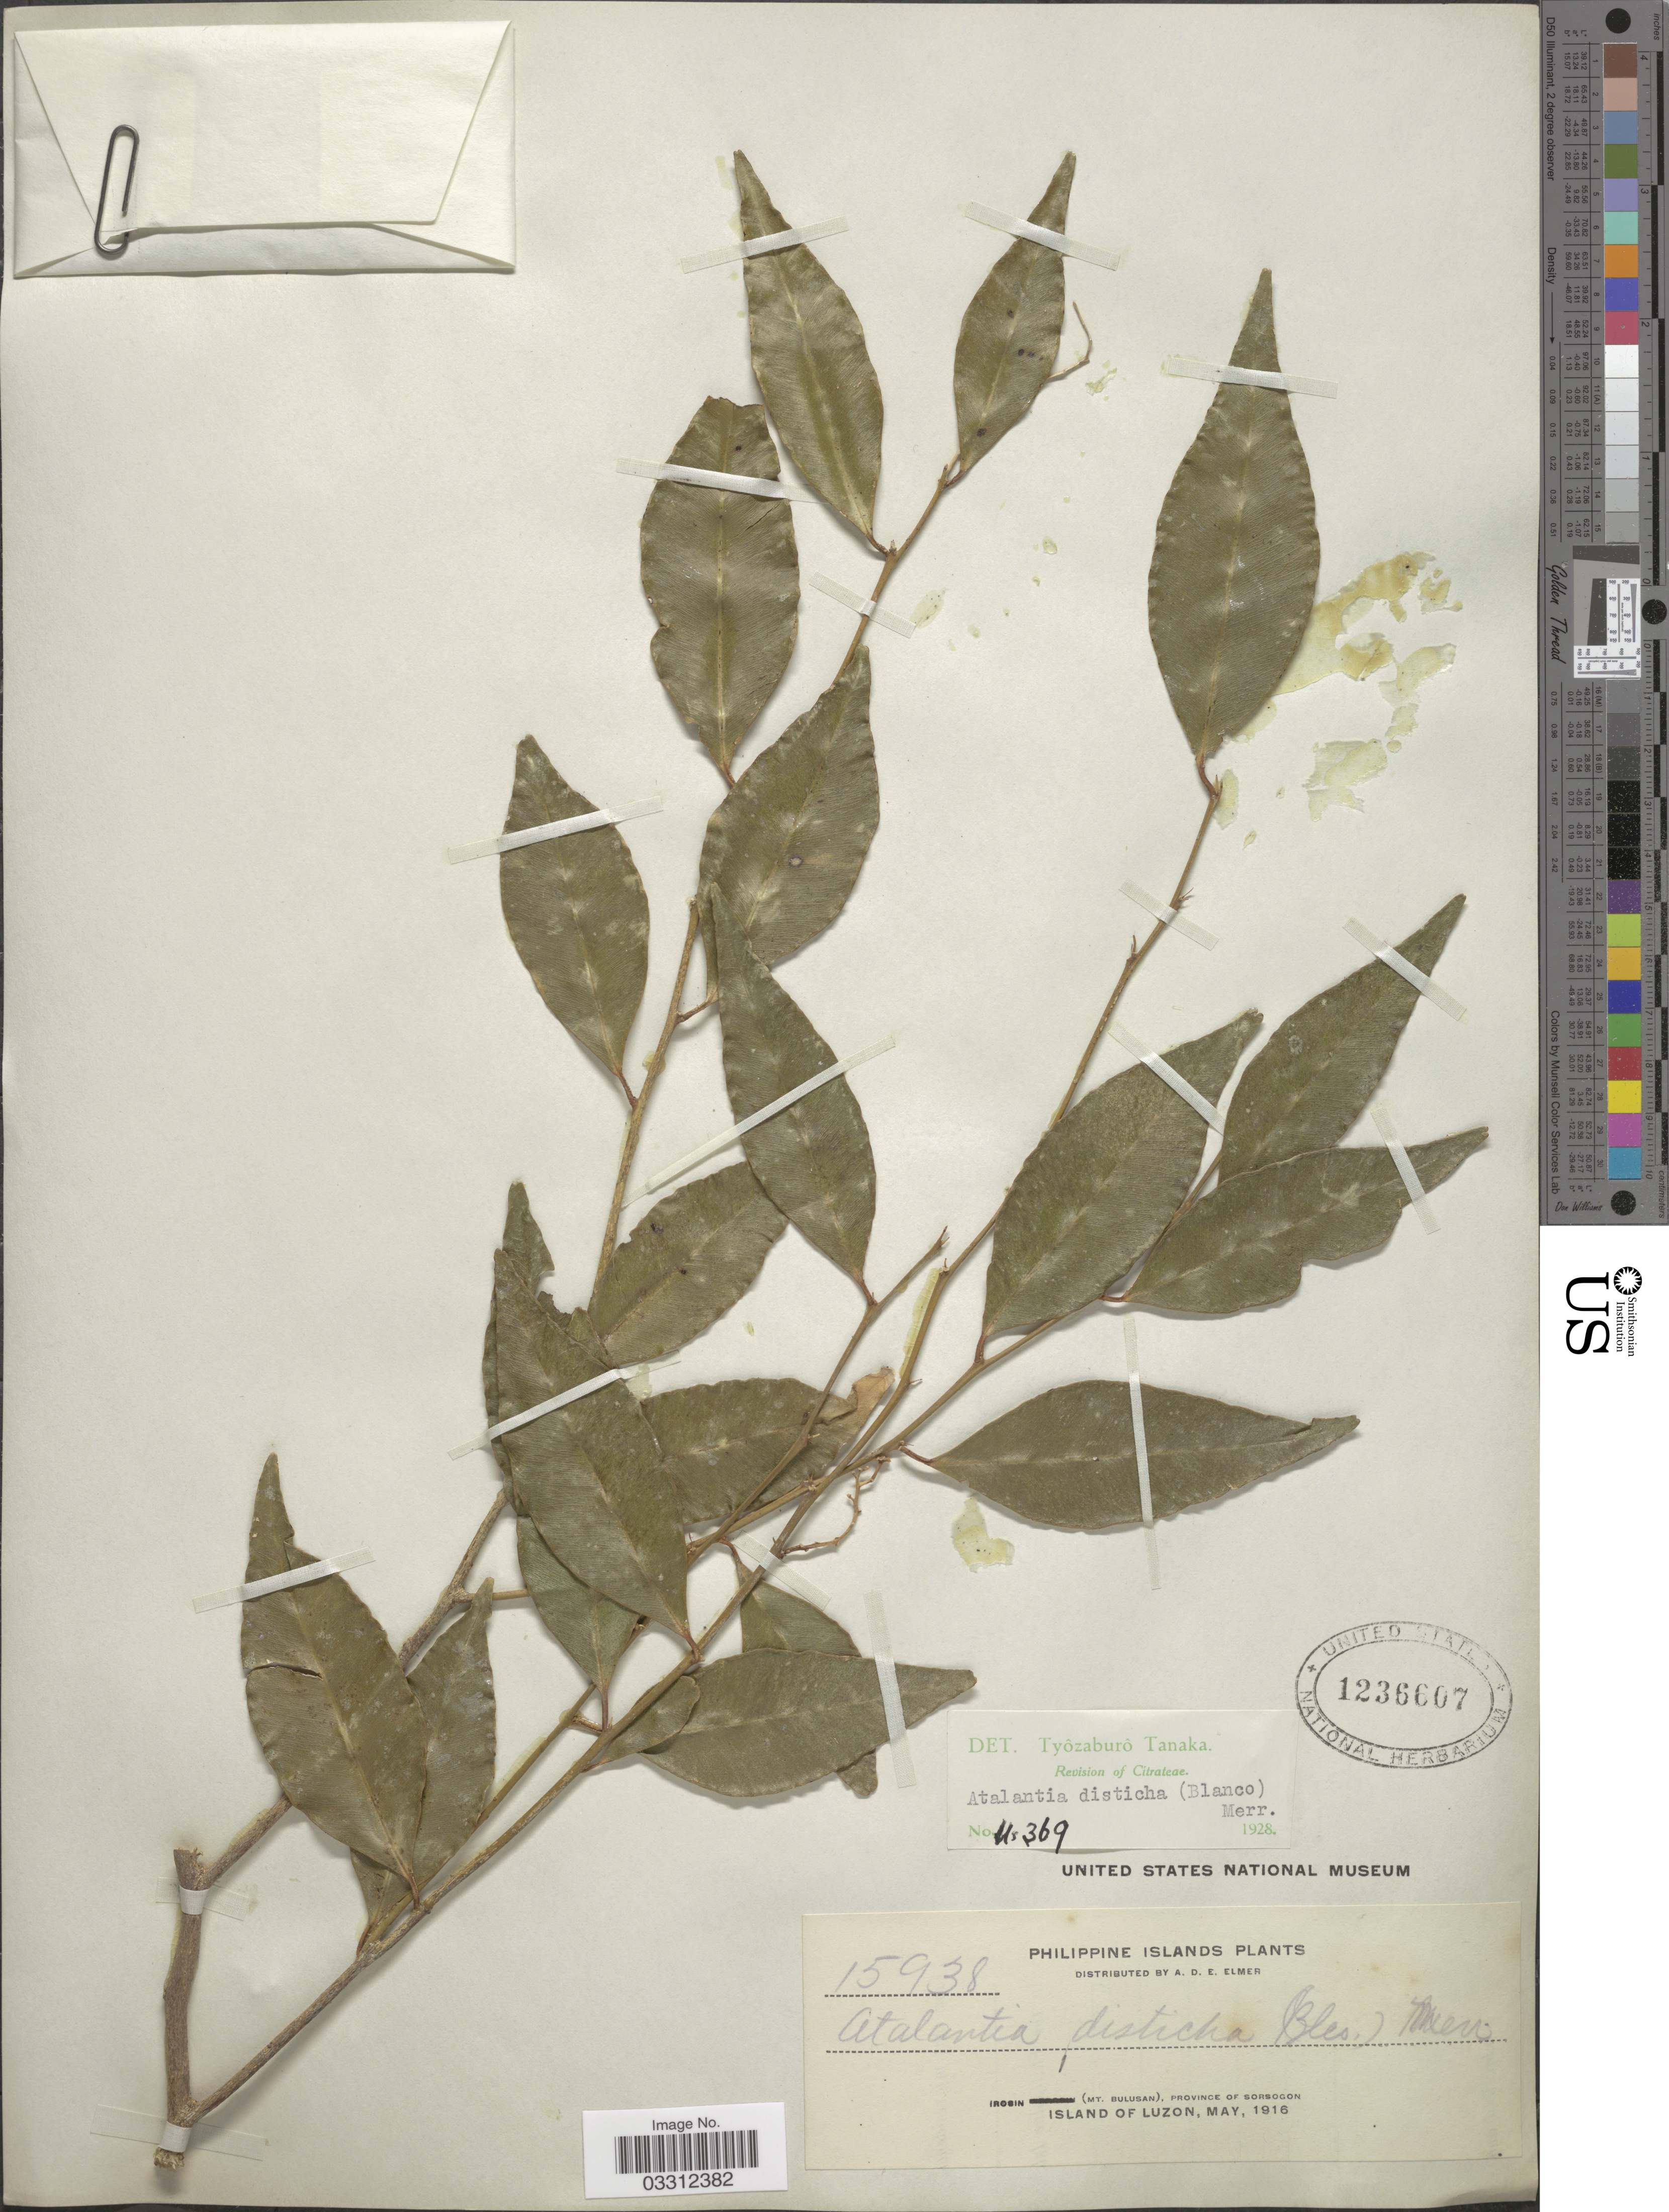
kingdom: Plantae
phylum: Tracheophyta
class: Magnoliopsida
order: Sapindales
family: Rutaceae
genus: Atalantia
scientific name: Atalantia racemosa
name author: Wight ex Hook.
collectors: A. D. E. Elmer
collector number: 15938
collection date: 1916-05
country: Philippines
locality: Irosin (Mt. Bulusan), Province of Sorsogon. Island of Luzon.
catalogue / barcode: US 1236607